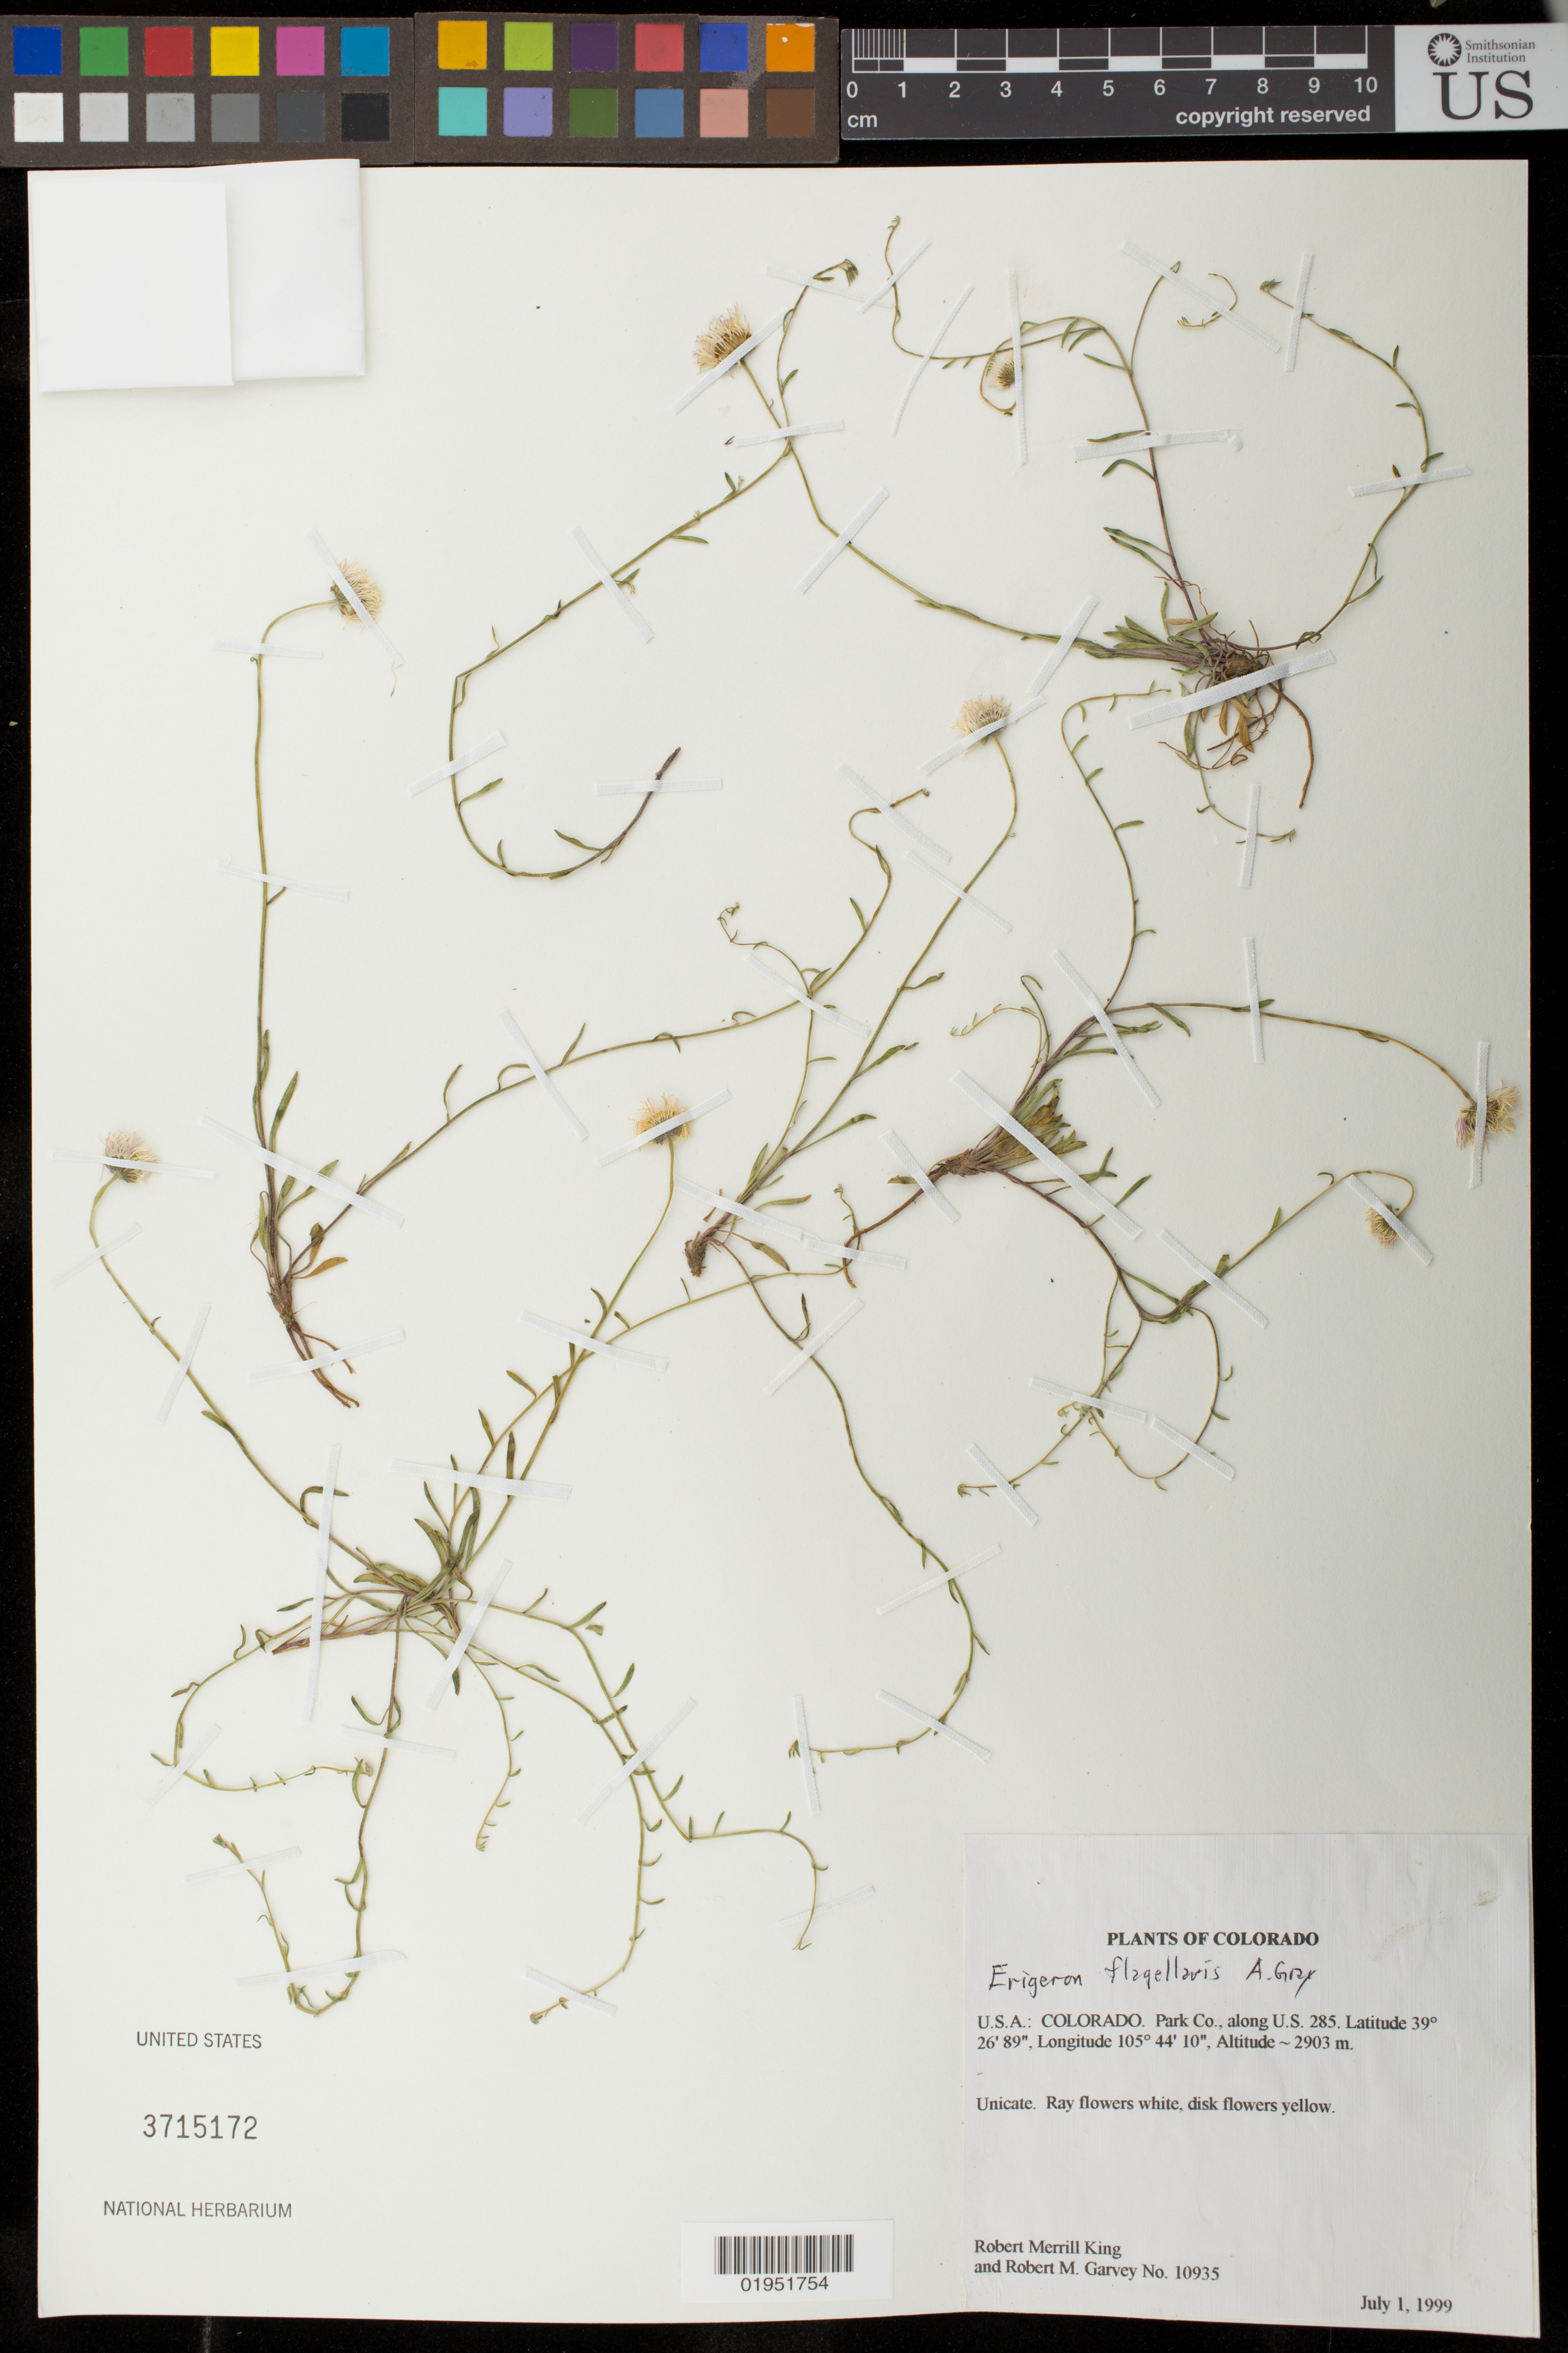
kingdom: Plantae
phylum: Tracheophyta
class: Magnoliopsida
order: Asterales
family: Asteraceae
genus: Erigeron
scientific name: Erigeron flagellaris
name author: A. Gray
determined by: Robinson, Harold E., (US)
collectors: R. M. King & R. Garvey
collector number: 10935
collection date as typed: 1 Jul 1999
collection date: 1999-07-01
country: United States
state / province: Colorado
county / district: Park Co.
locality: Along US 285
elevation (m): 2903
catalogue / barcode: US 3715172